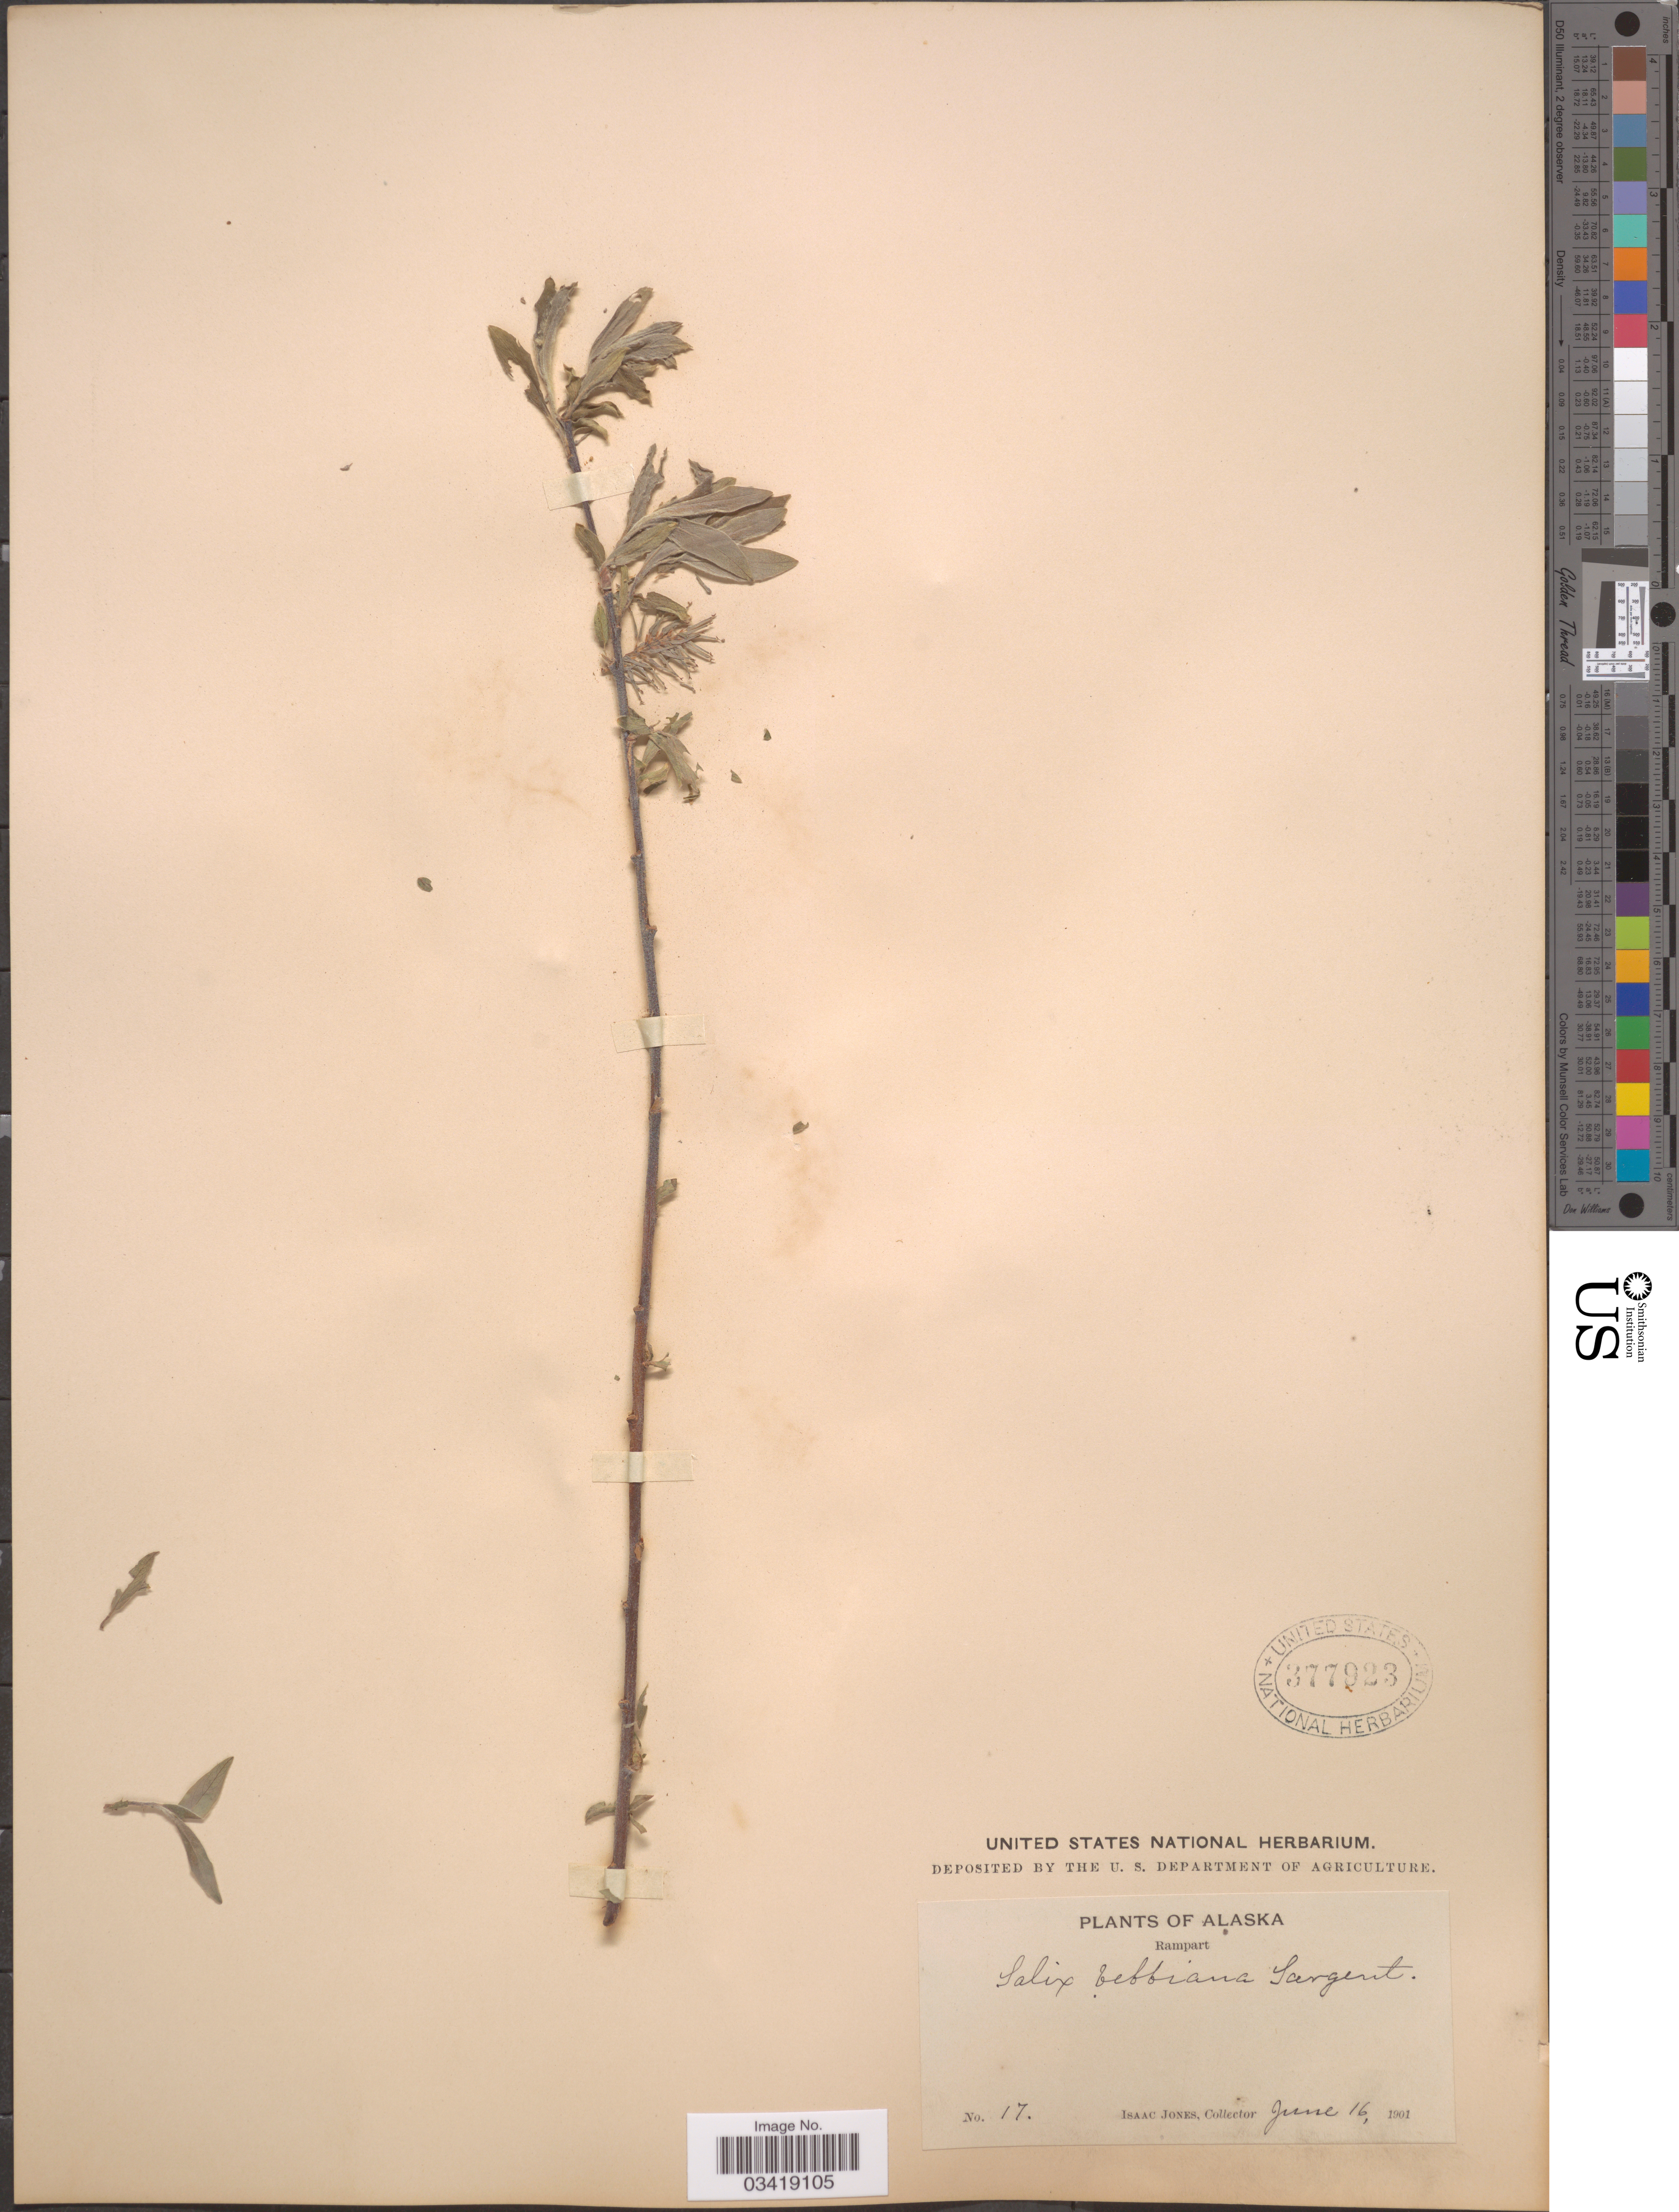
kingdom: Plantae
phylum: Tracheophyta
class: Magnoliopsida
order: Malpighiales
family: Salicaceae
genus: Salix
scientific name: Salix bebbiana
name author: Sarg.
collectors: I. Jones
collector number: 17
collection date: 1901-06-16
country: United States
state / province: Alaska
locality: Rampart.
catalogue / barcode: US 377923